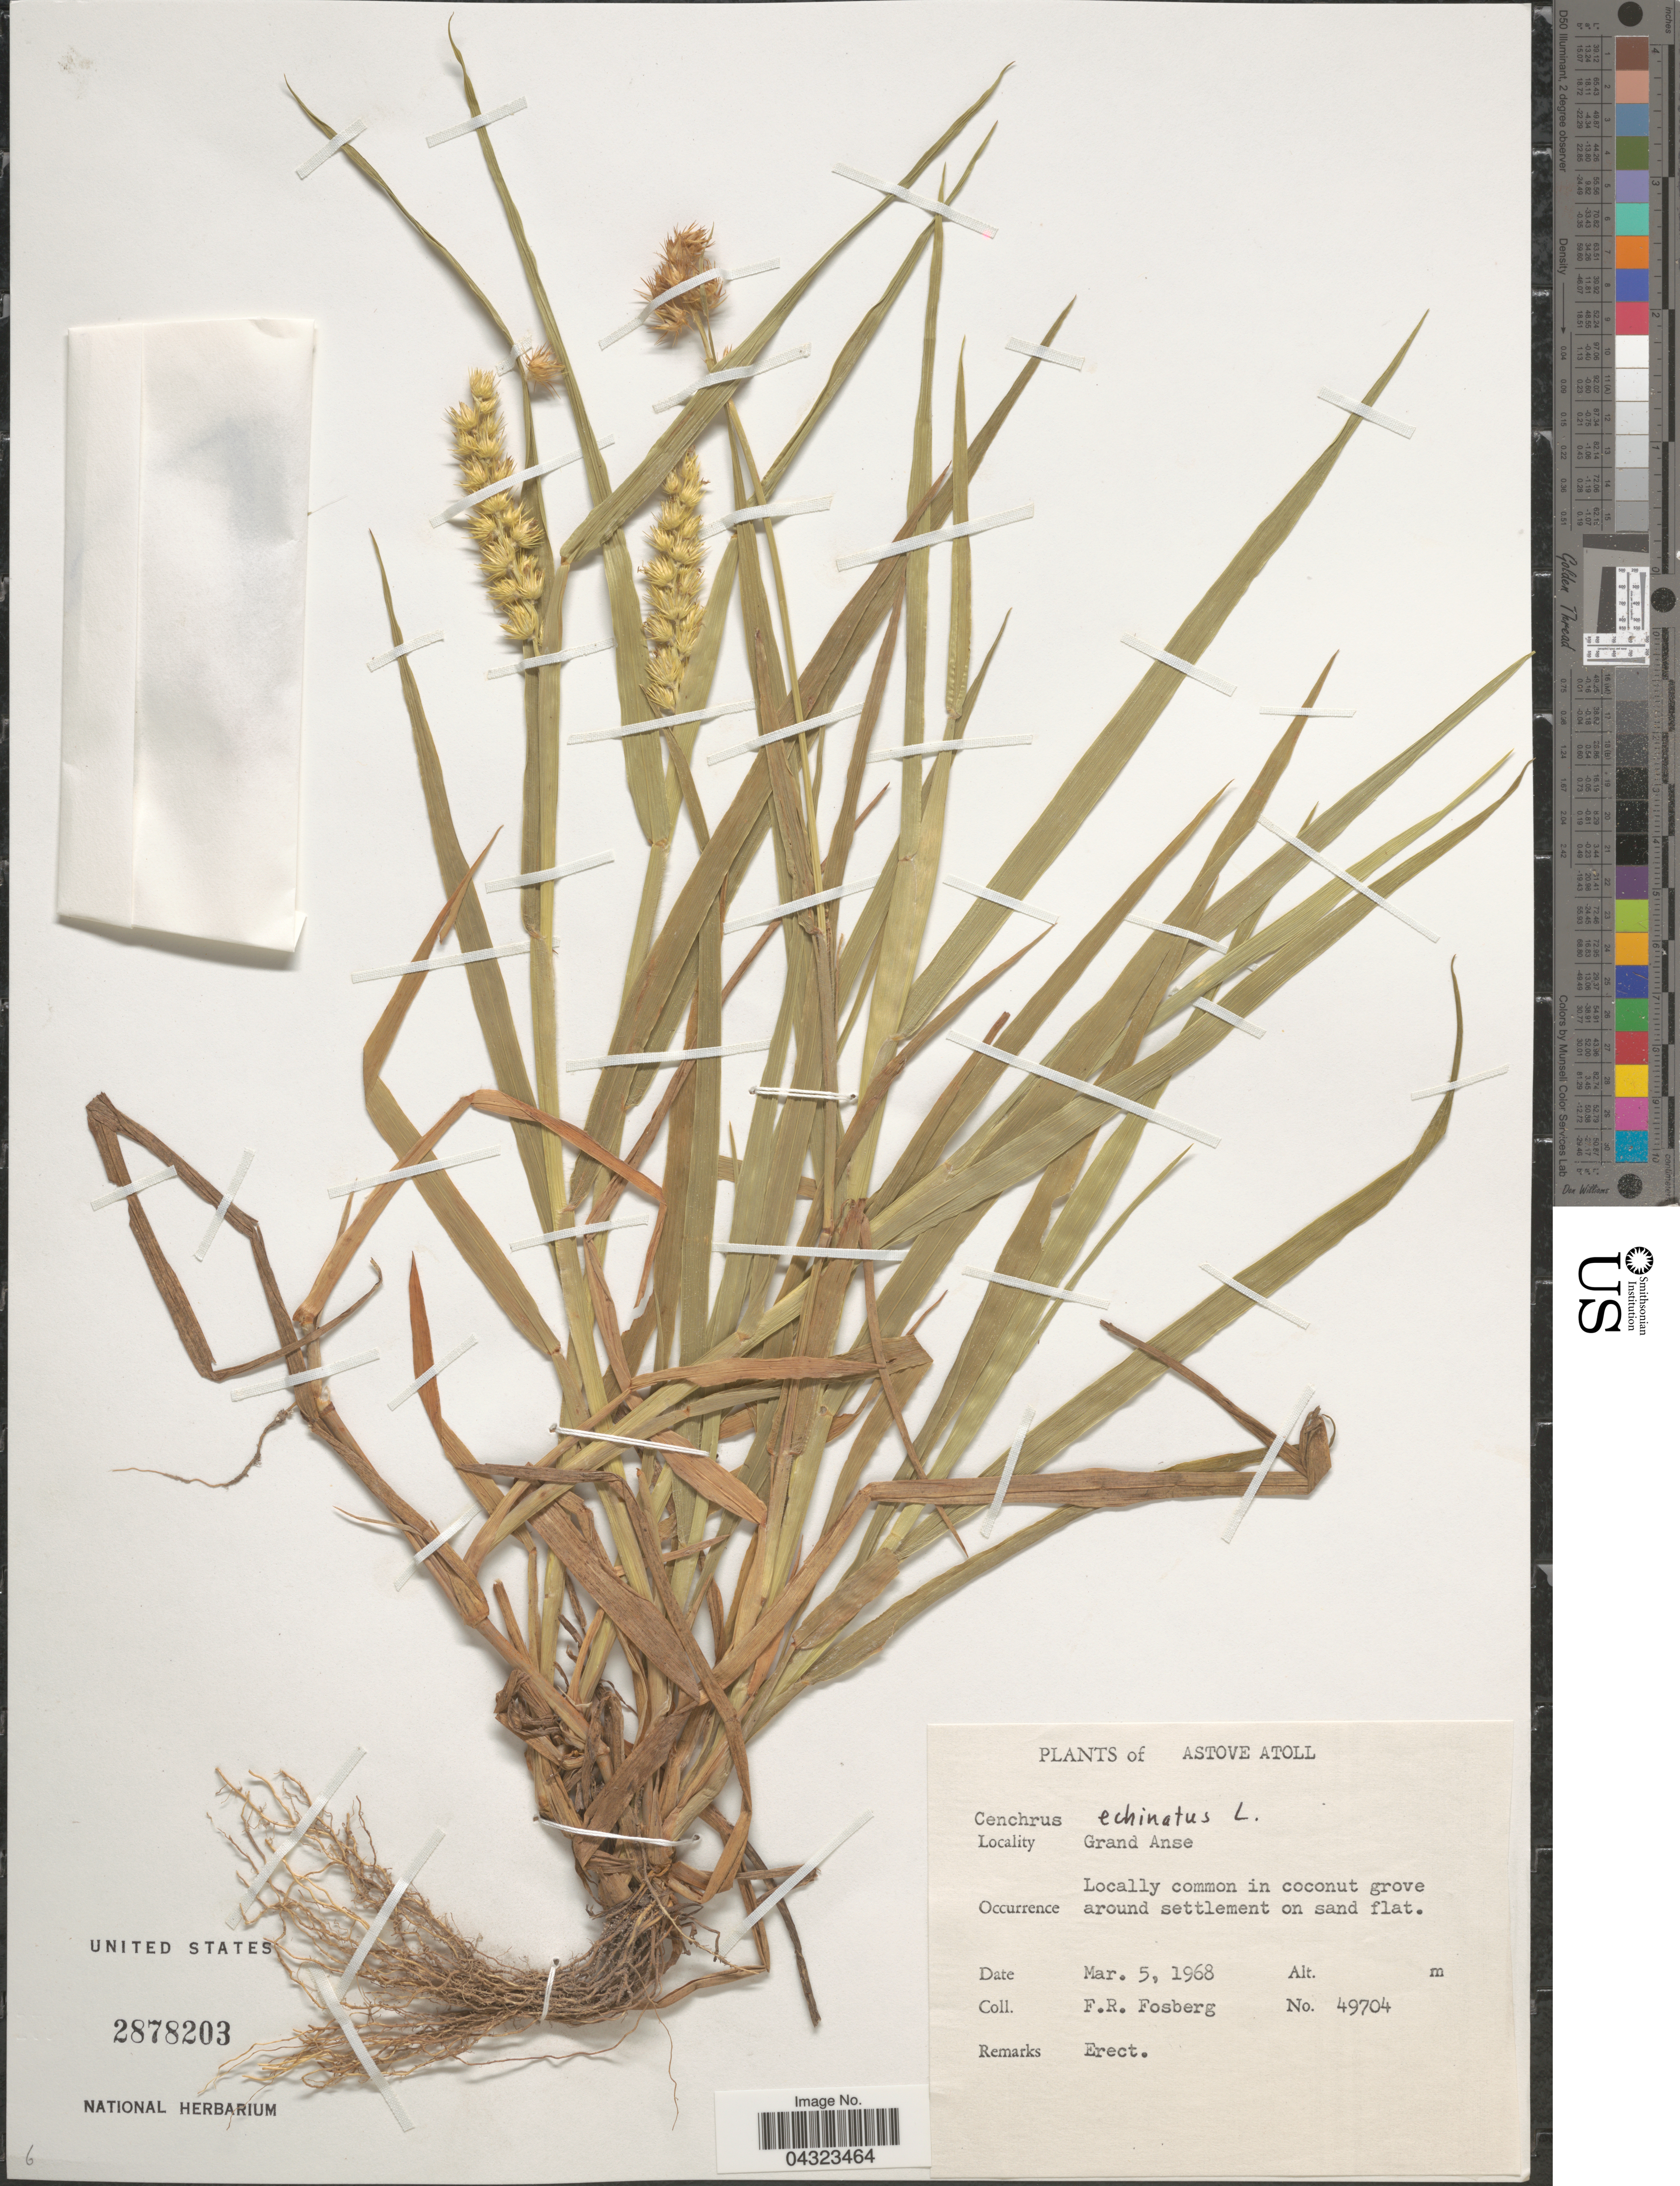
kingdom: Plantae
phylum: Tracheophyta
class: Liliopsida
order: Poales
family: Poaceae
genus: Cenchrus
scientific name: Cenchrus echinatus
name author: L.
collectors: F. R. Fosberg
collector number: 49704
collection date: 1968-03-05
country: Seychelles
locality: Astove Atoll. Grand Anse. Locally common in coconut grove around settlement on sand flat.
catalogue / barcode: US 2878203